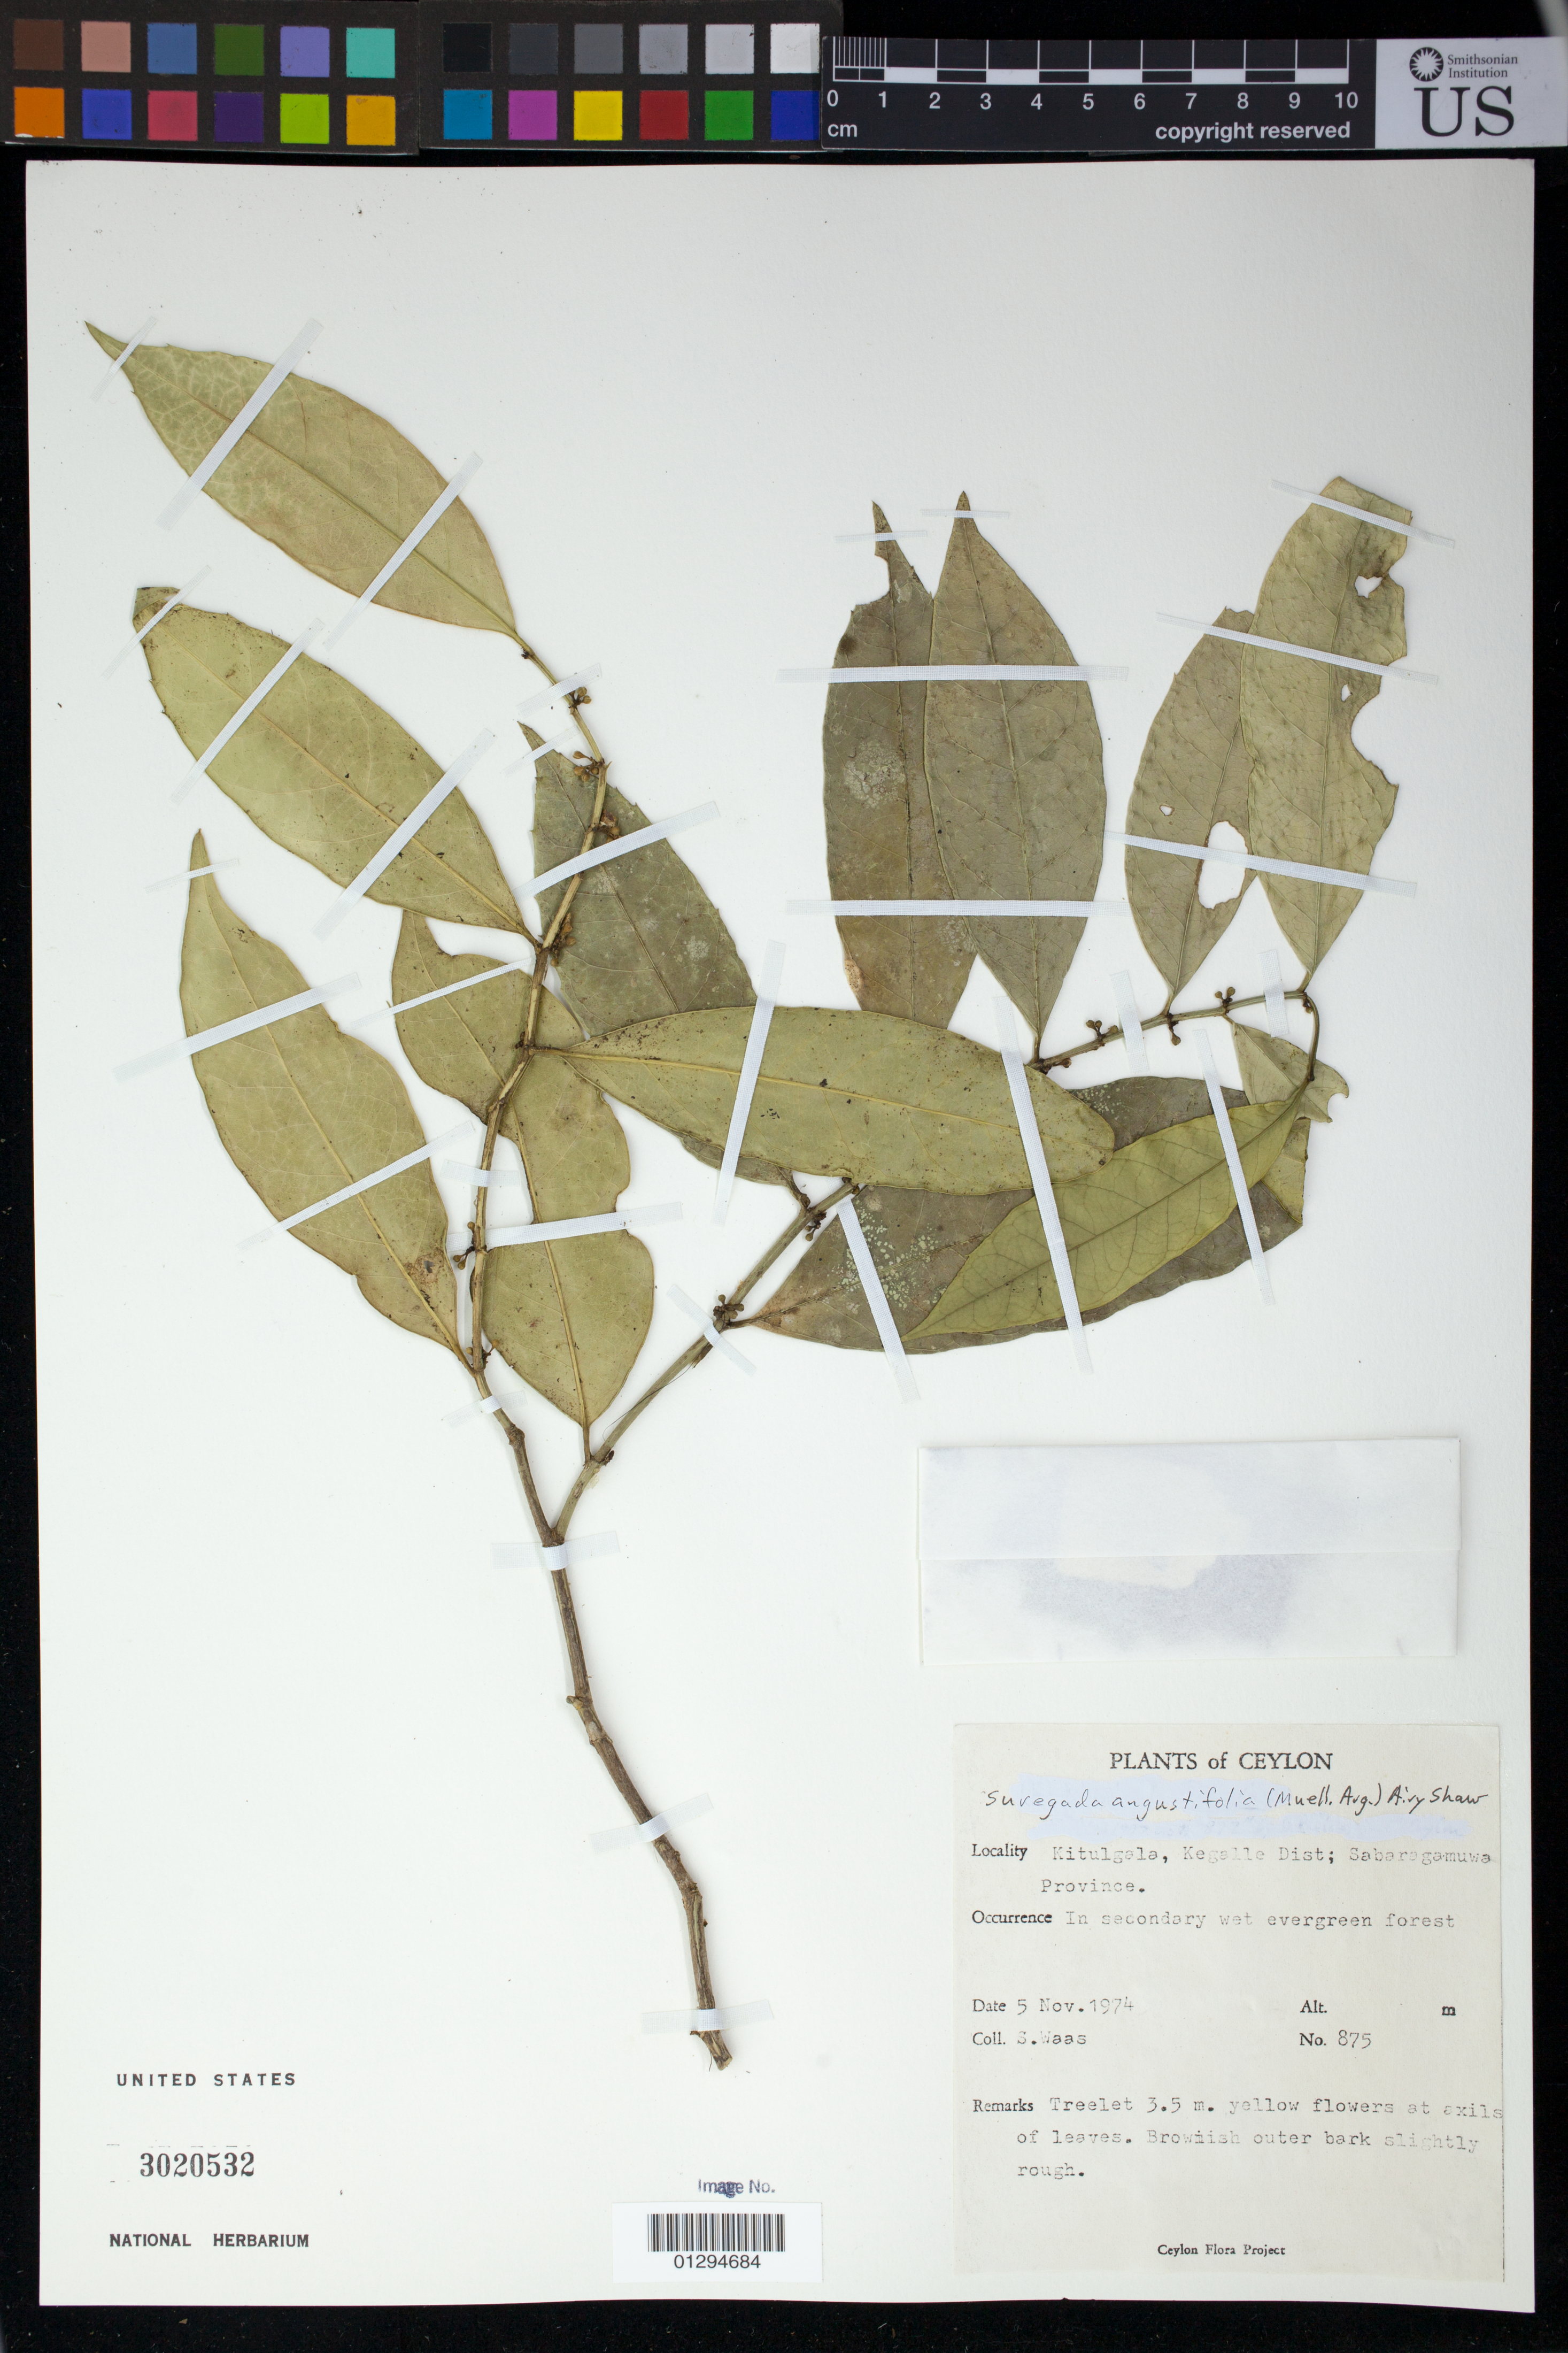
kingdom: Plantae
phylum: Tracheophyta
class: Magnoliopsida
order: Malpighiales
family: Euphorbiaceae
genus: Suregada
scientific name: Suregada angustifolia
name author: Müll. Arg.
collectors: S. Waas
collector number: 875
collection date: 1974-11-05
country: Sri Lanka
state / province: Sabaragamuwa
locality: Kitulgala, Kegalle District; Sabaragamuwa Province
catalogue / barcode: US 3020532